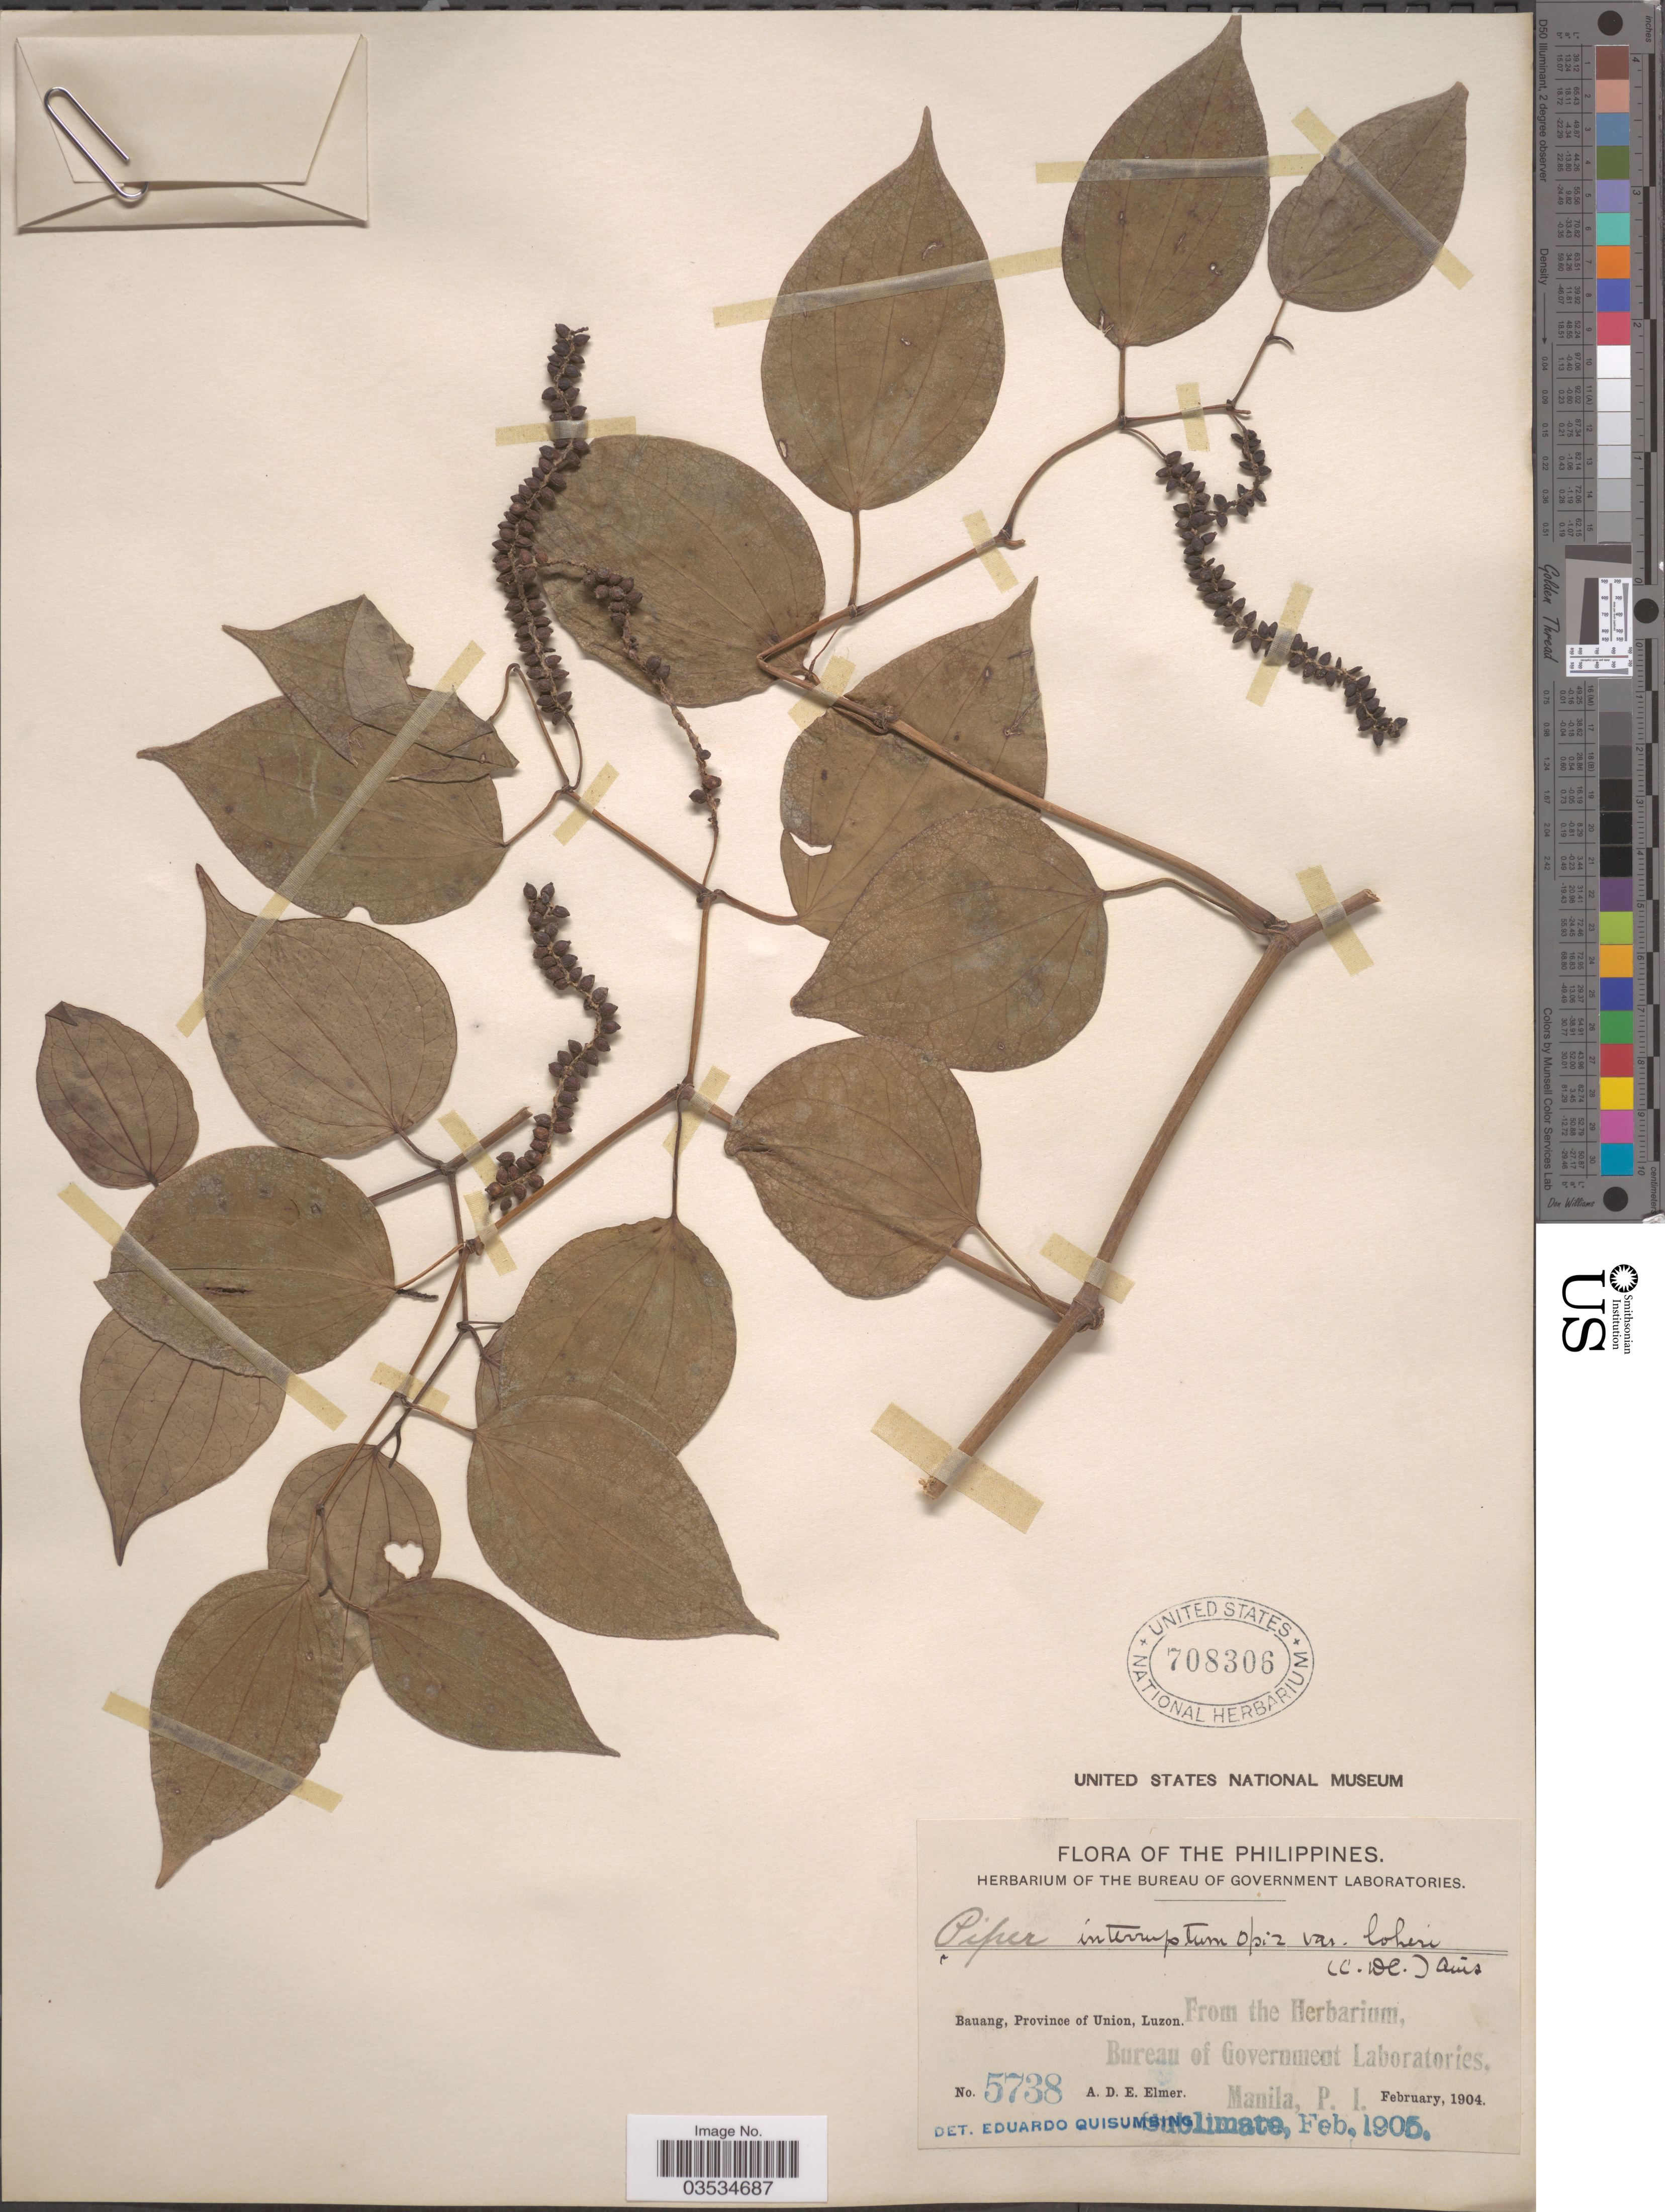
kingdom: Plantae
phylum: Tracheophyta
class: Magnoliopsida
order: Piperales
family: Piperaceae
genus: Piper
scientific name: Piper interruptum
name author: Opiz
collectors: A. D. E. Elmer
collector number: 5738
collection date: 1904-02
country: Philippines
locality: Bauang, Province of Union, Luzon.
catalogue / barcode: US 708306